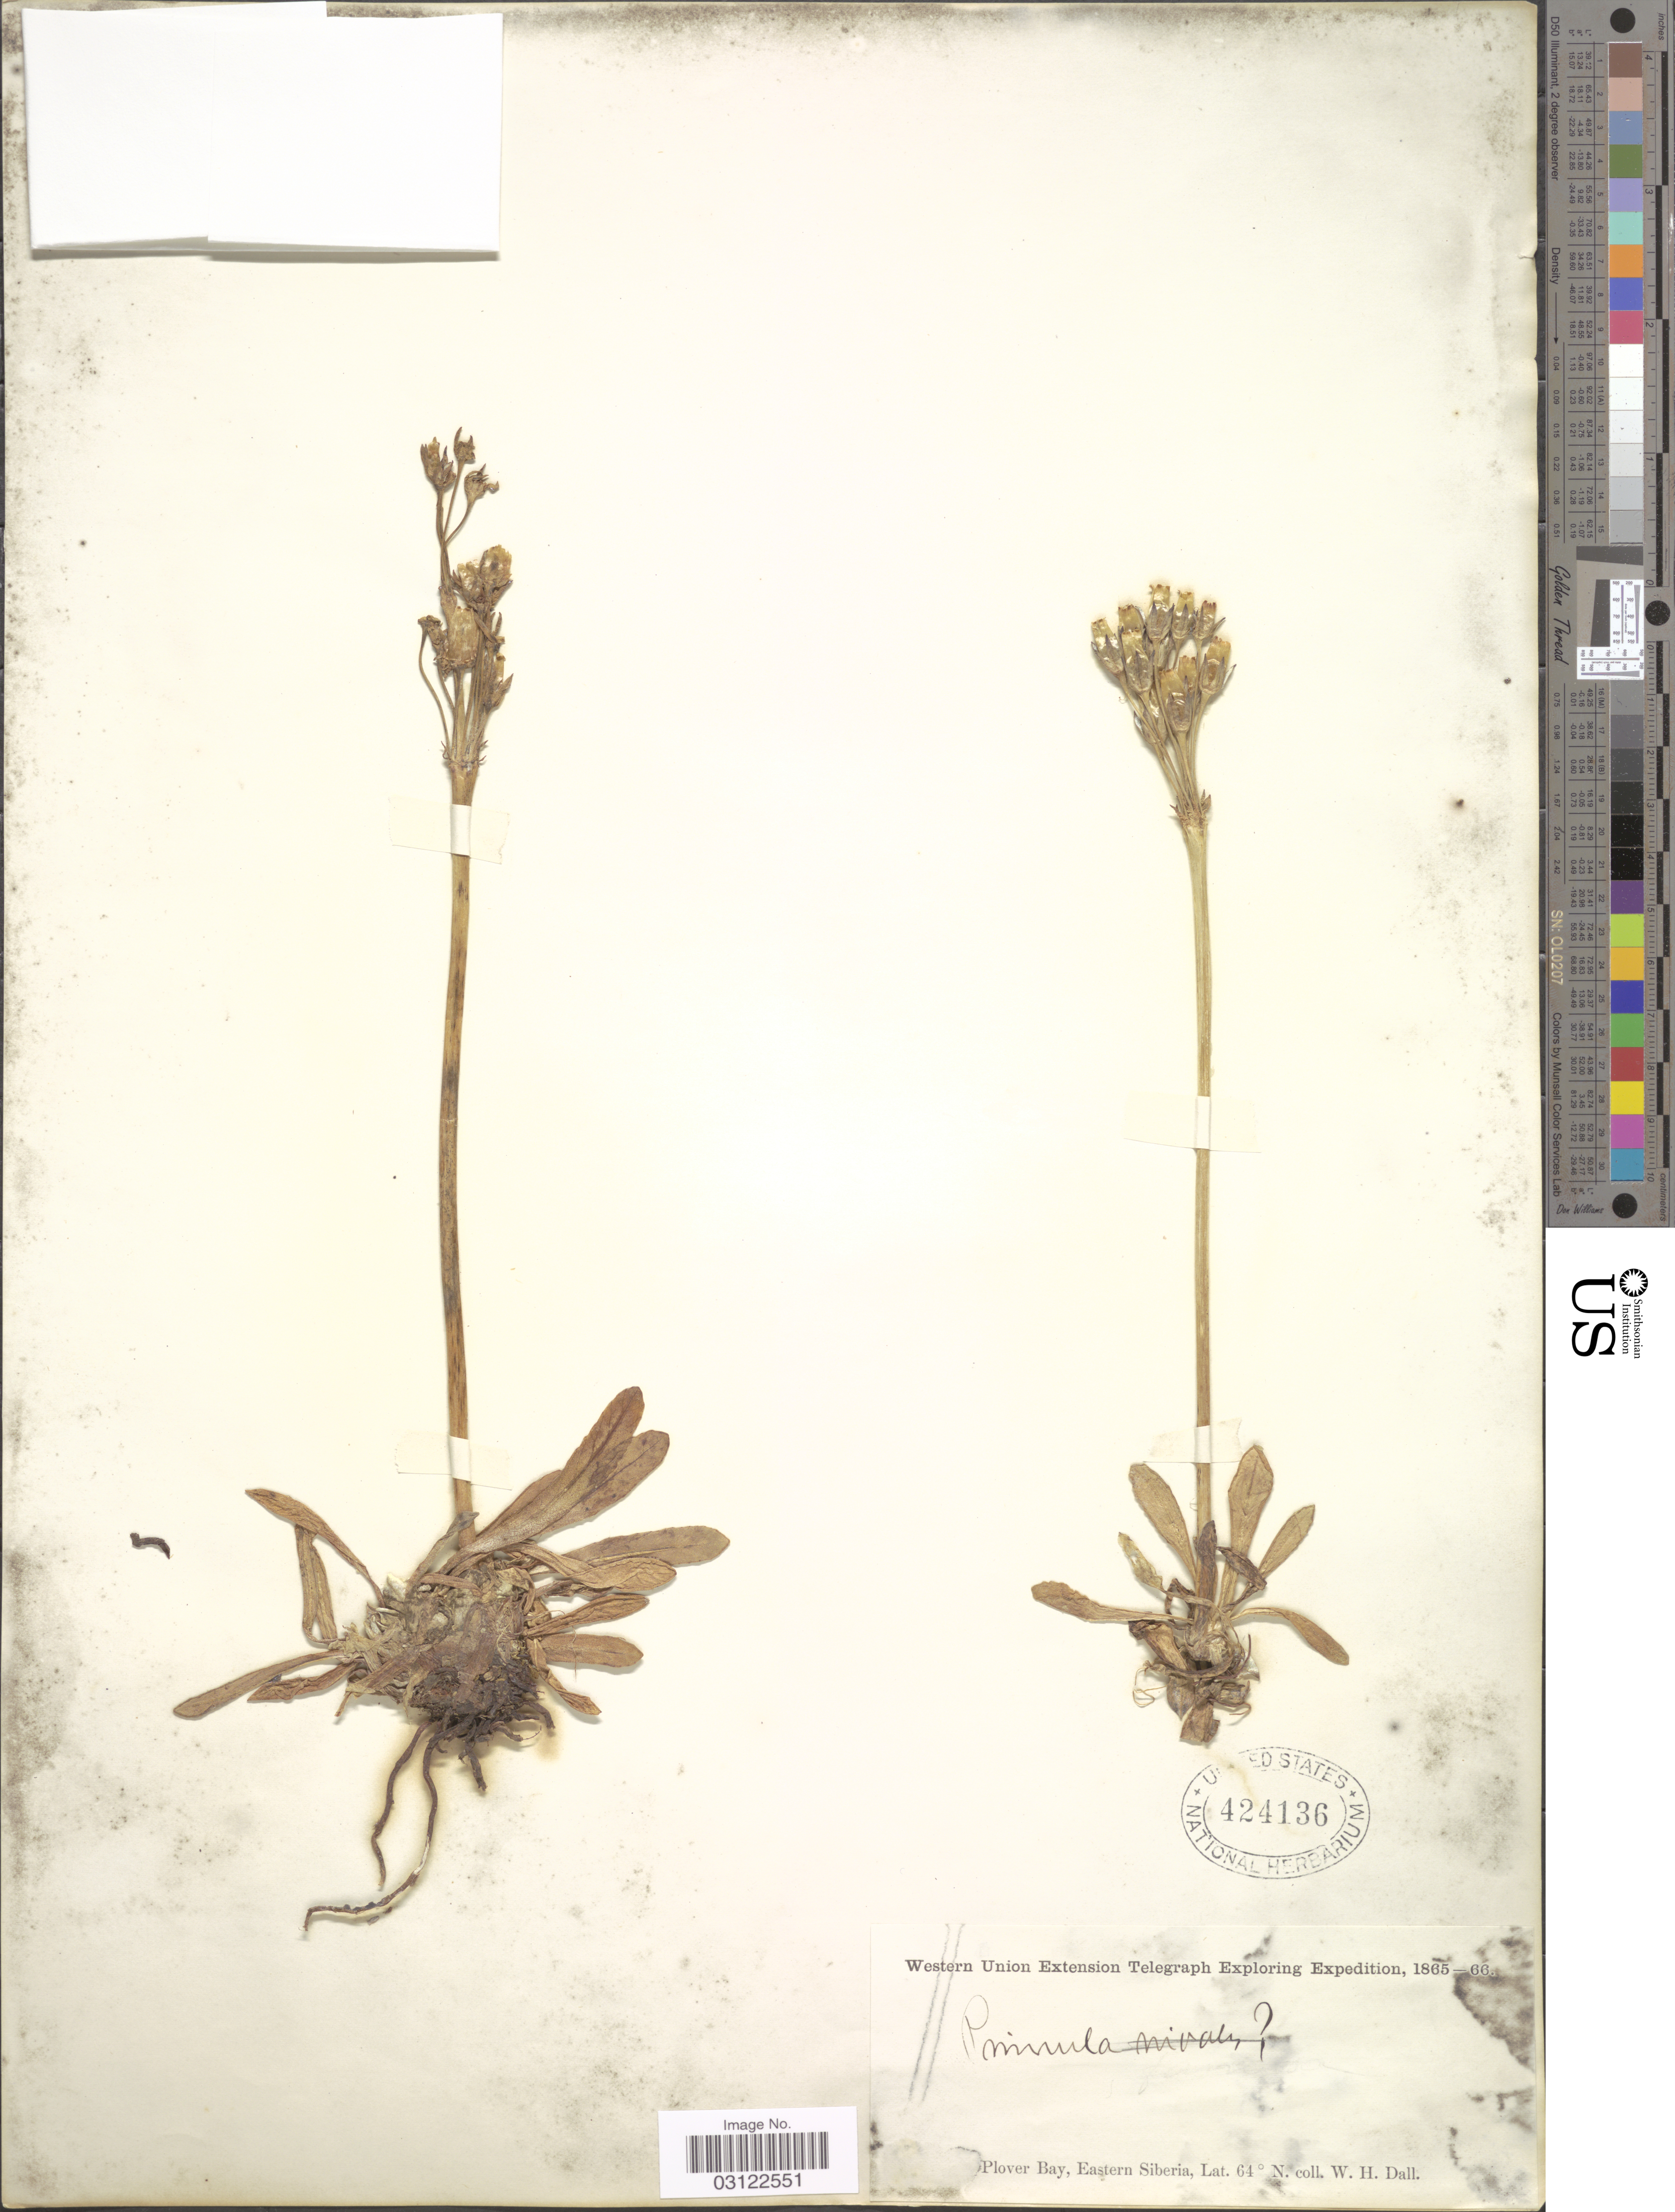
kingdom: Plantae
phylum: Tracheophyta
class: Magnoliopsida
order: Ericales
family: Primulaceae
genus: Primula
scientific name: Primula tschuktschorum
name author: Kjellm.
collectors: W. Dall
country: Russian Federation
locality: Plover Bay, Eastern Siberia.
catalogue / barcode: US 424136